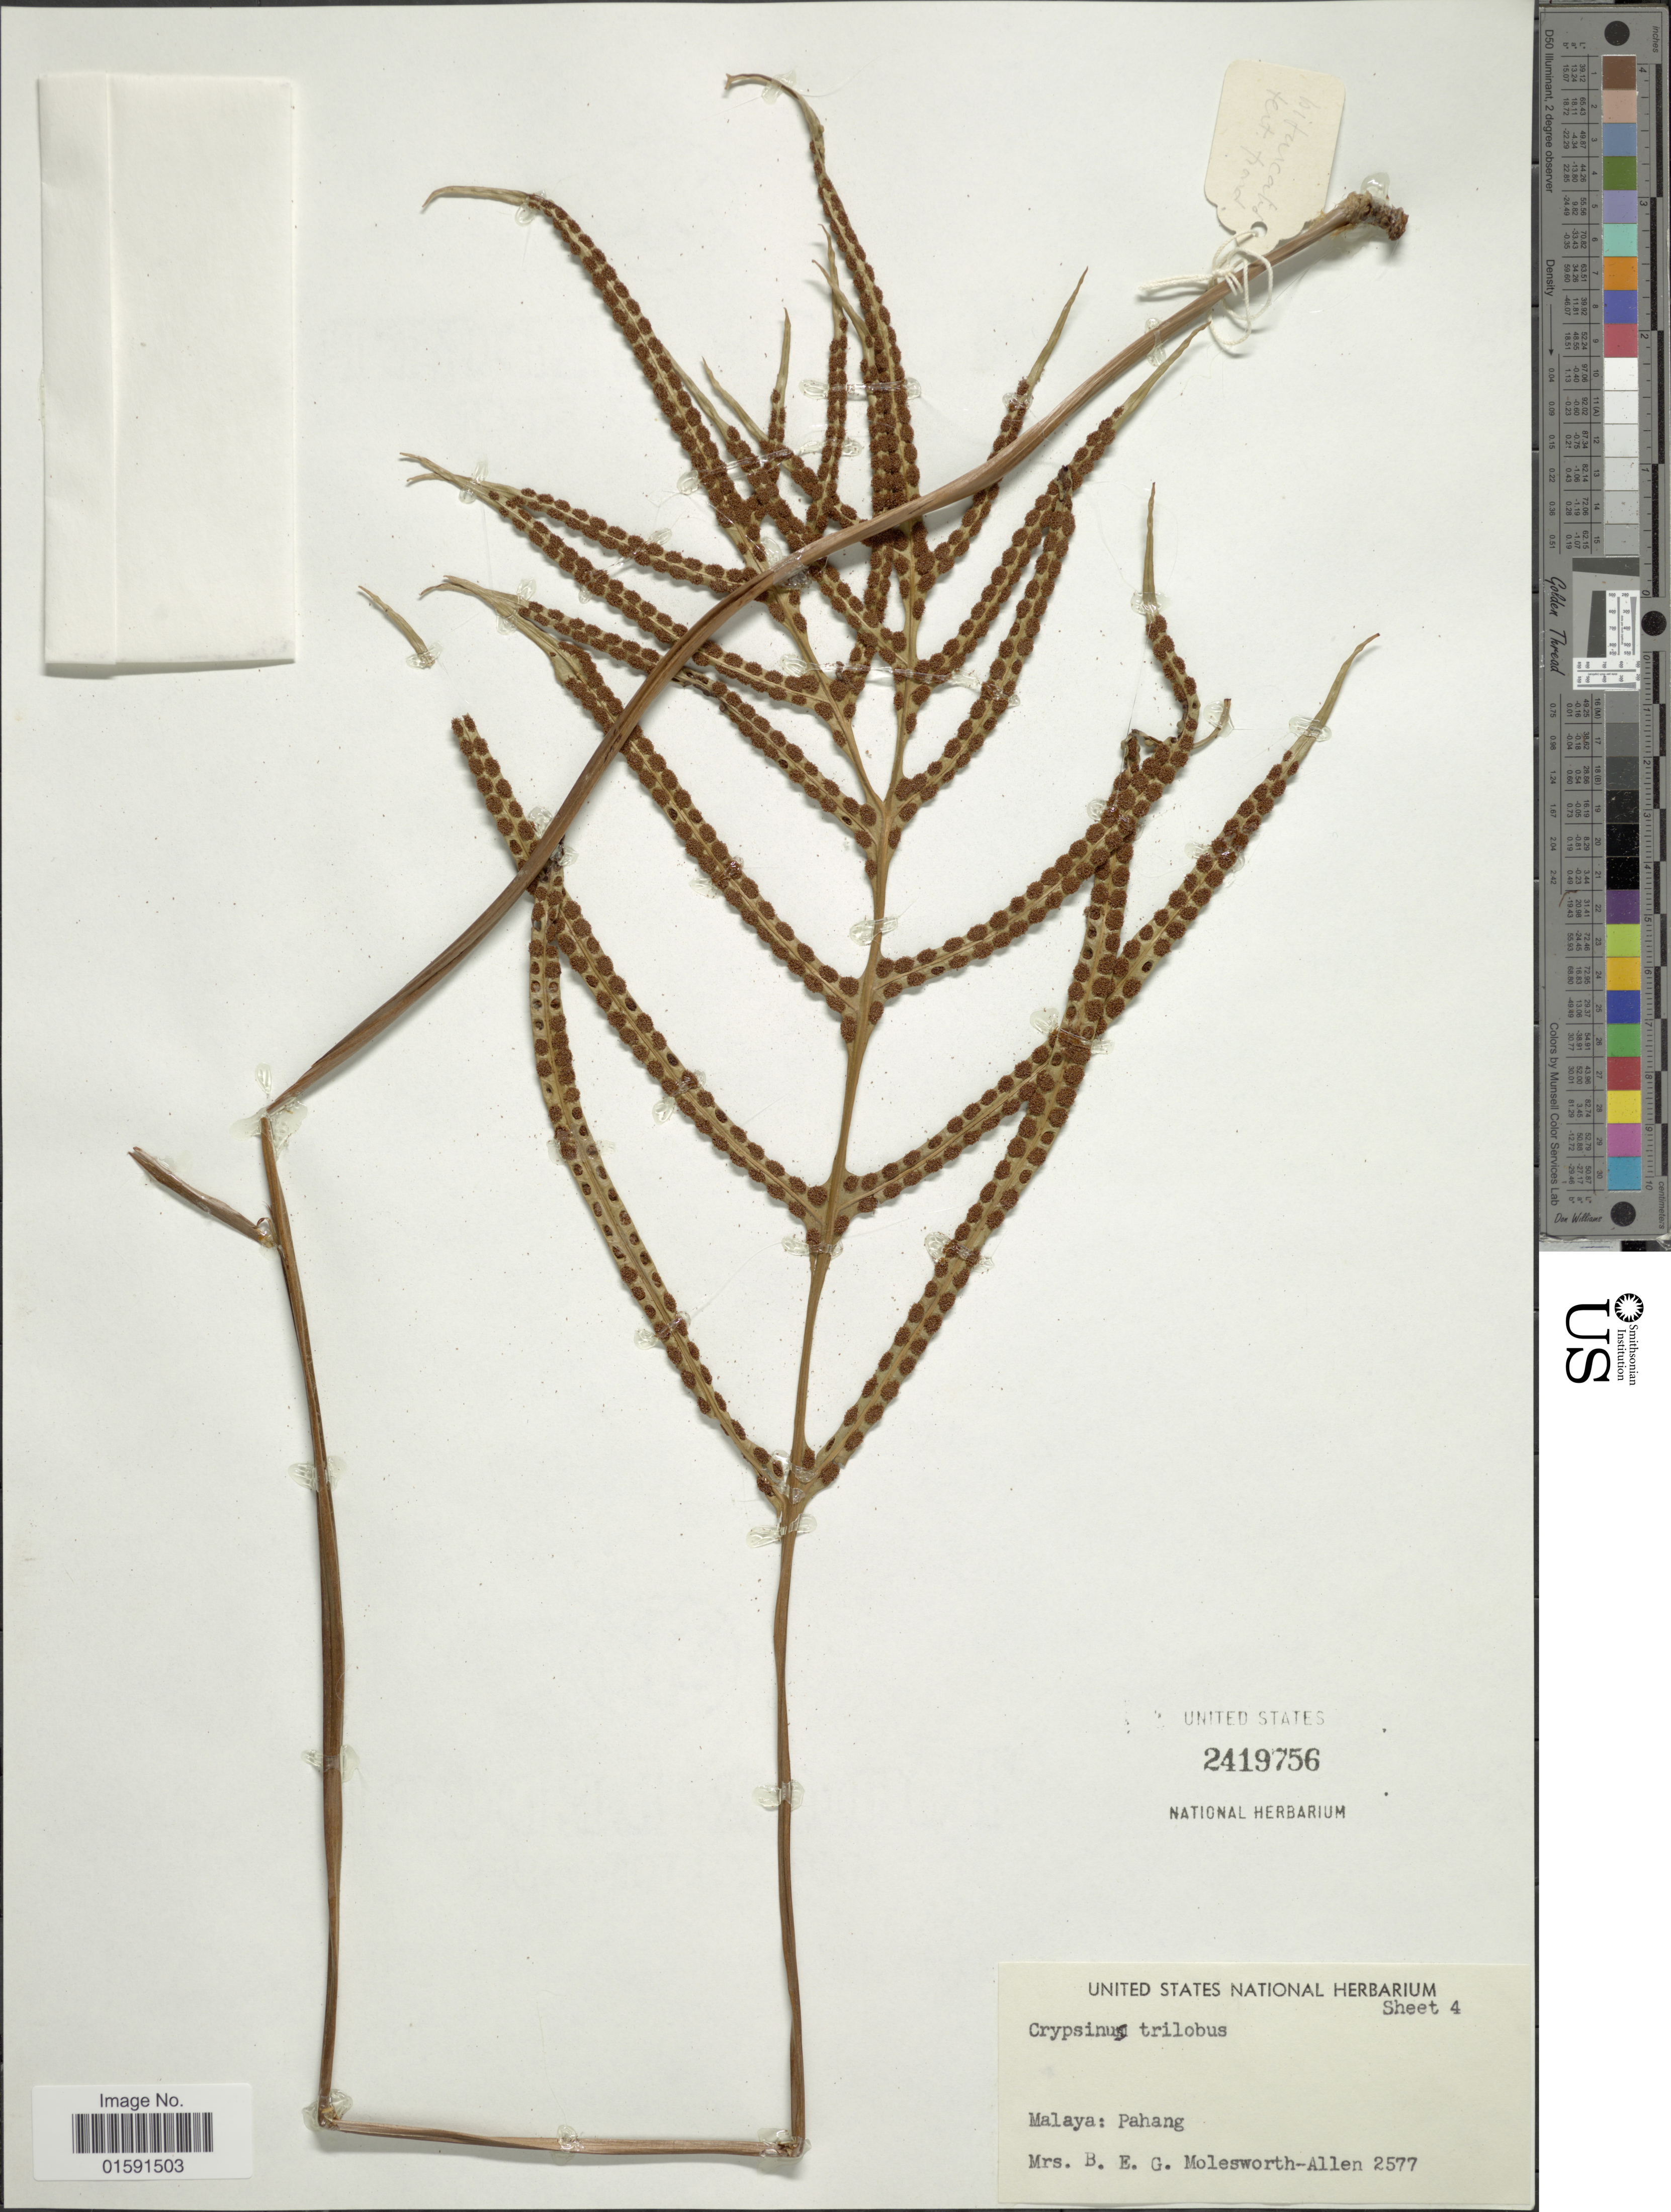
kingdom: Plantae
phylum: Tracheophyta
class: Polypodiopsida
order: Polypodiales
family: Polypodiaceae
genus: Selliguea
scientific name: Selliguea triloba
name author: (Houtt.) M.G. Price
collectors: B. E. G. Molesworth-Allen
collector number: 2577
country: Malaysia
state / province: Pahang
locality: Malaya: Pahang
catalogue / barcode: US 2419756